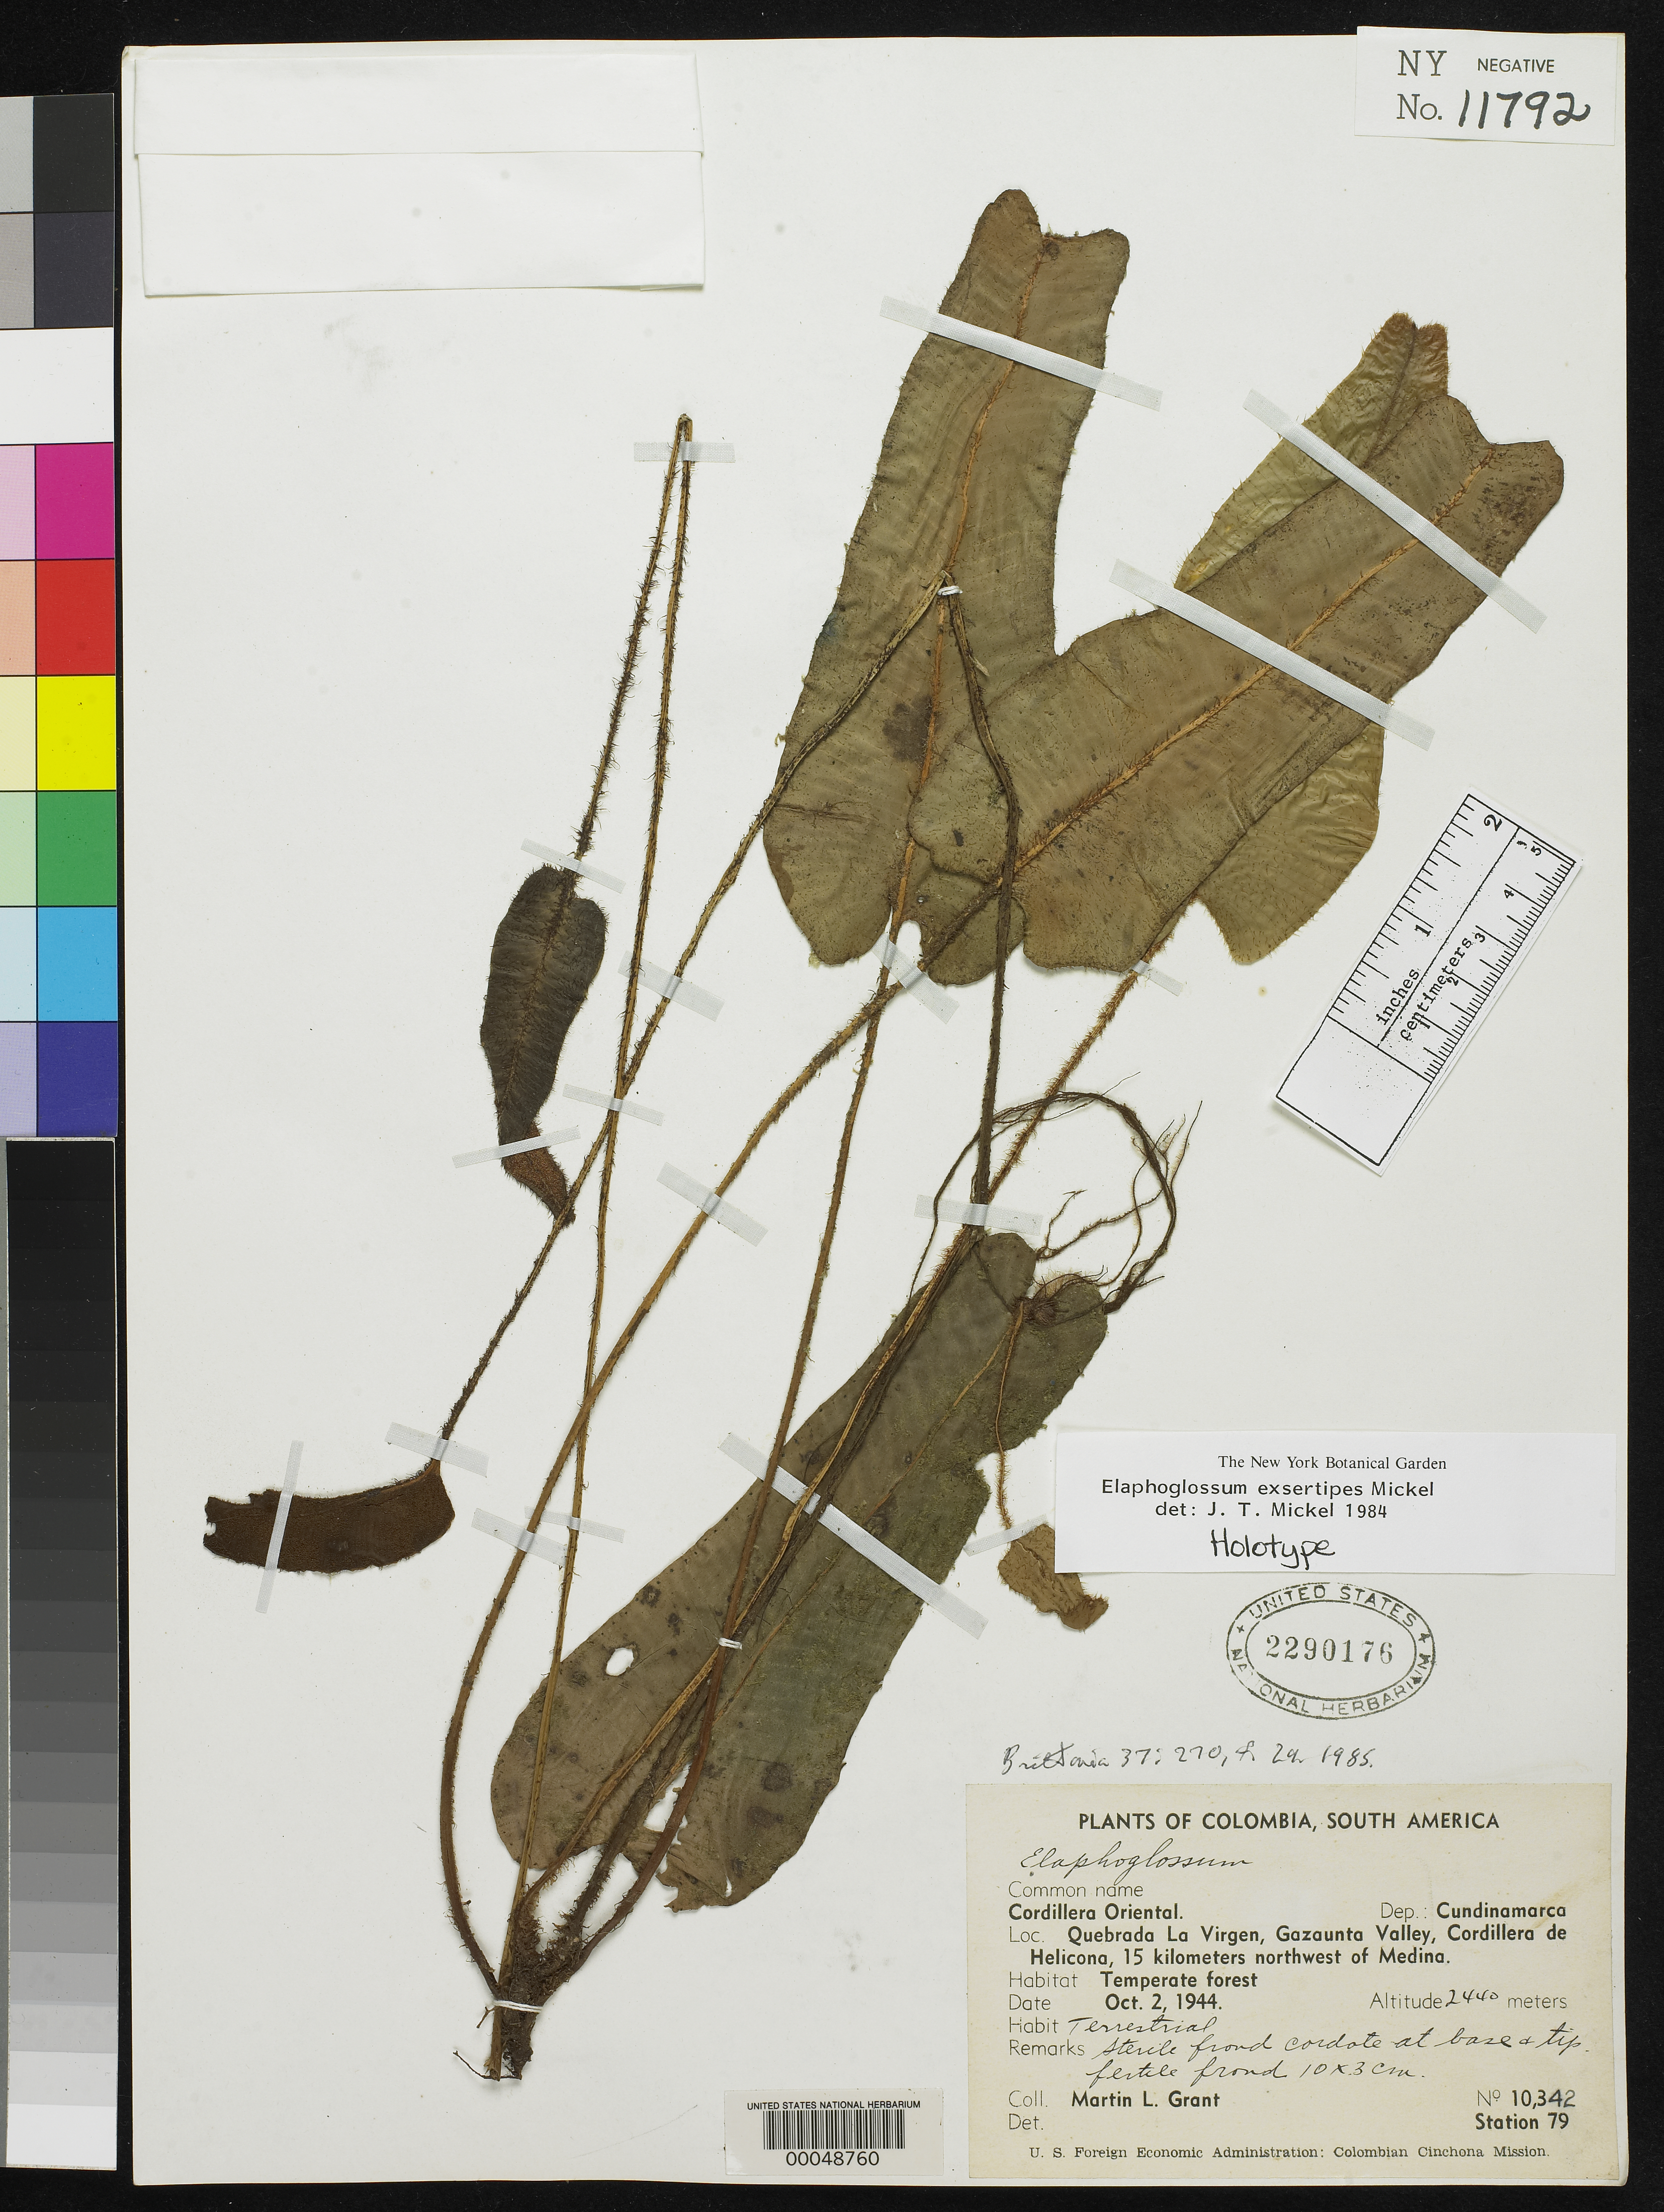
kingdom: Plantae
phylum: Tracheophyta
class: Polypodiopsida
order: Polypodiales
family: Dryopteridaceae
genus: Elaphoglossum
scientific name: Elaphoglossum exsertipes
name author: Mickel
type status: Holotype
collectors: M. L. Grant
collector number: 10342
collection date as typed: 02 Oct 1944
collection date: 1944-10-02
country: Colombia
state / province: Cundinamarca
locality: Cordillera de HeliCana, 15 km NW of Medina, Quebrada La Virgen.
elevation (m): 2440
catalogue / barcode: US 2290176